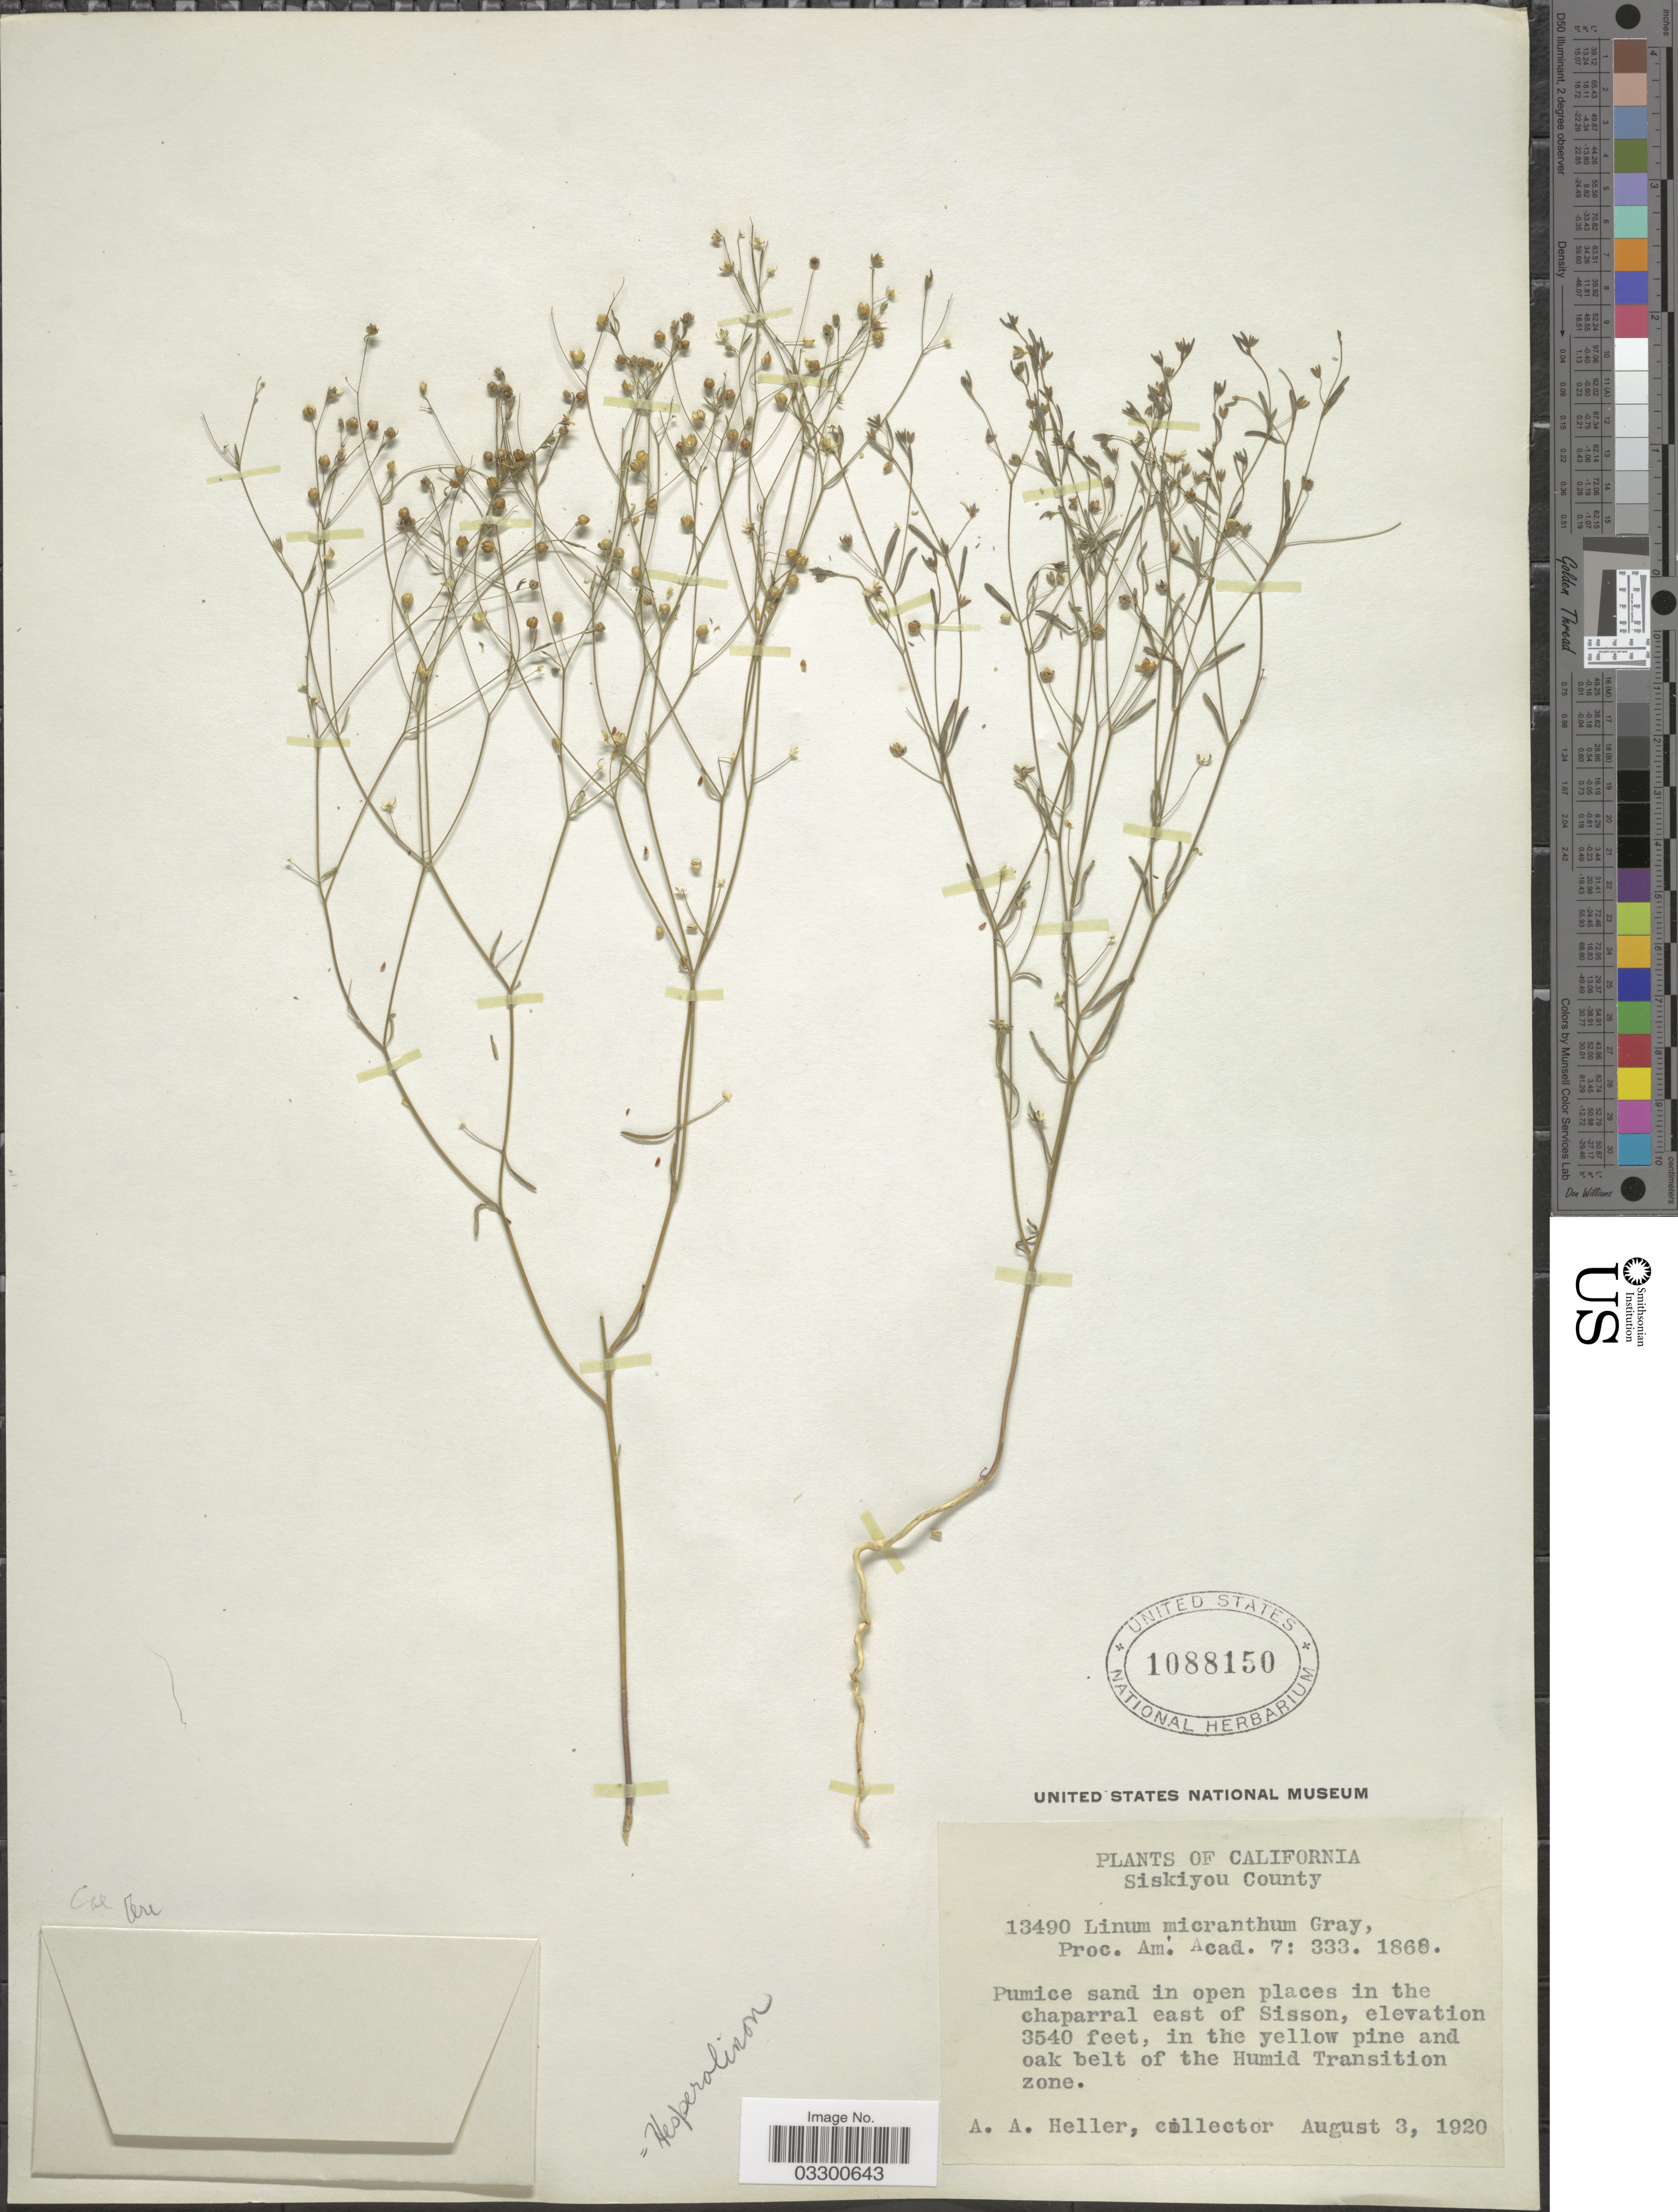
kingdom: Plantae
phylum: Tracheophyta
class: Magnoliopsida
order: Malpighiales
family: Linaceae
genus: Hesperolinon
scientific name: Hesperolinon micranthum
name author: (A. Gray) Small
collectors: A. A. Heller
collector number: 13490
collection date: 1920-08-03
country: United States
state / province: California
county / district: Siskiyou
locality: Siskiyou County. In the chaparral east of Sisson.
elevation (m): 1079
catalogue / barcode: US 1088150